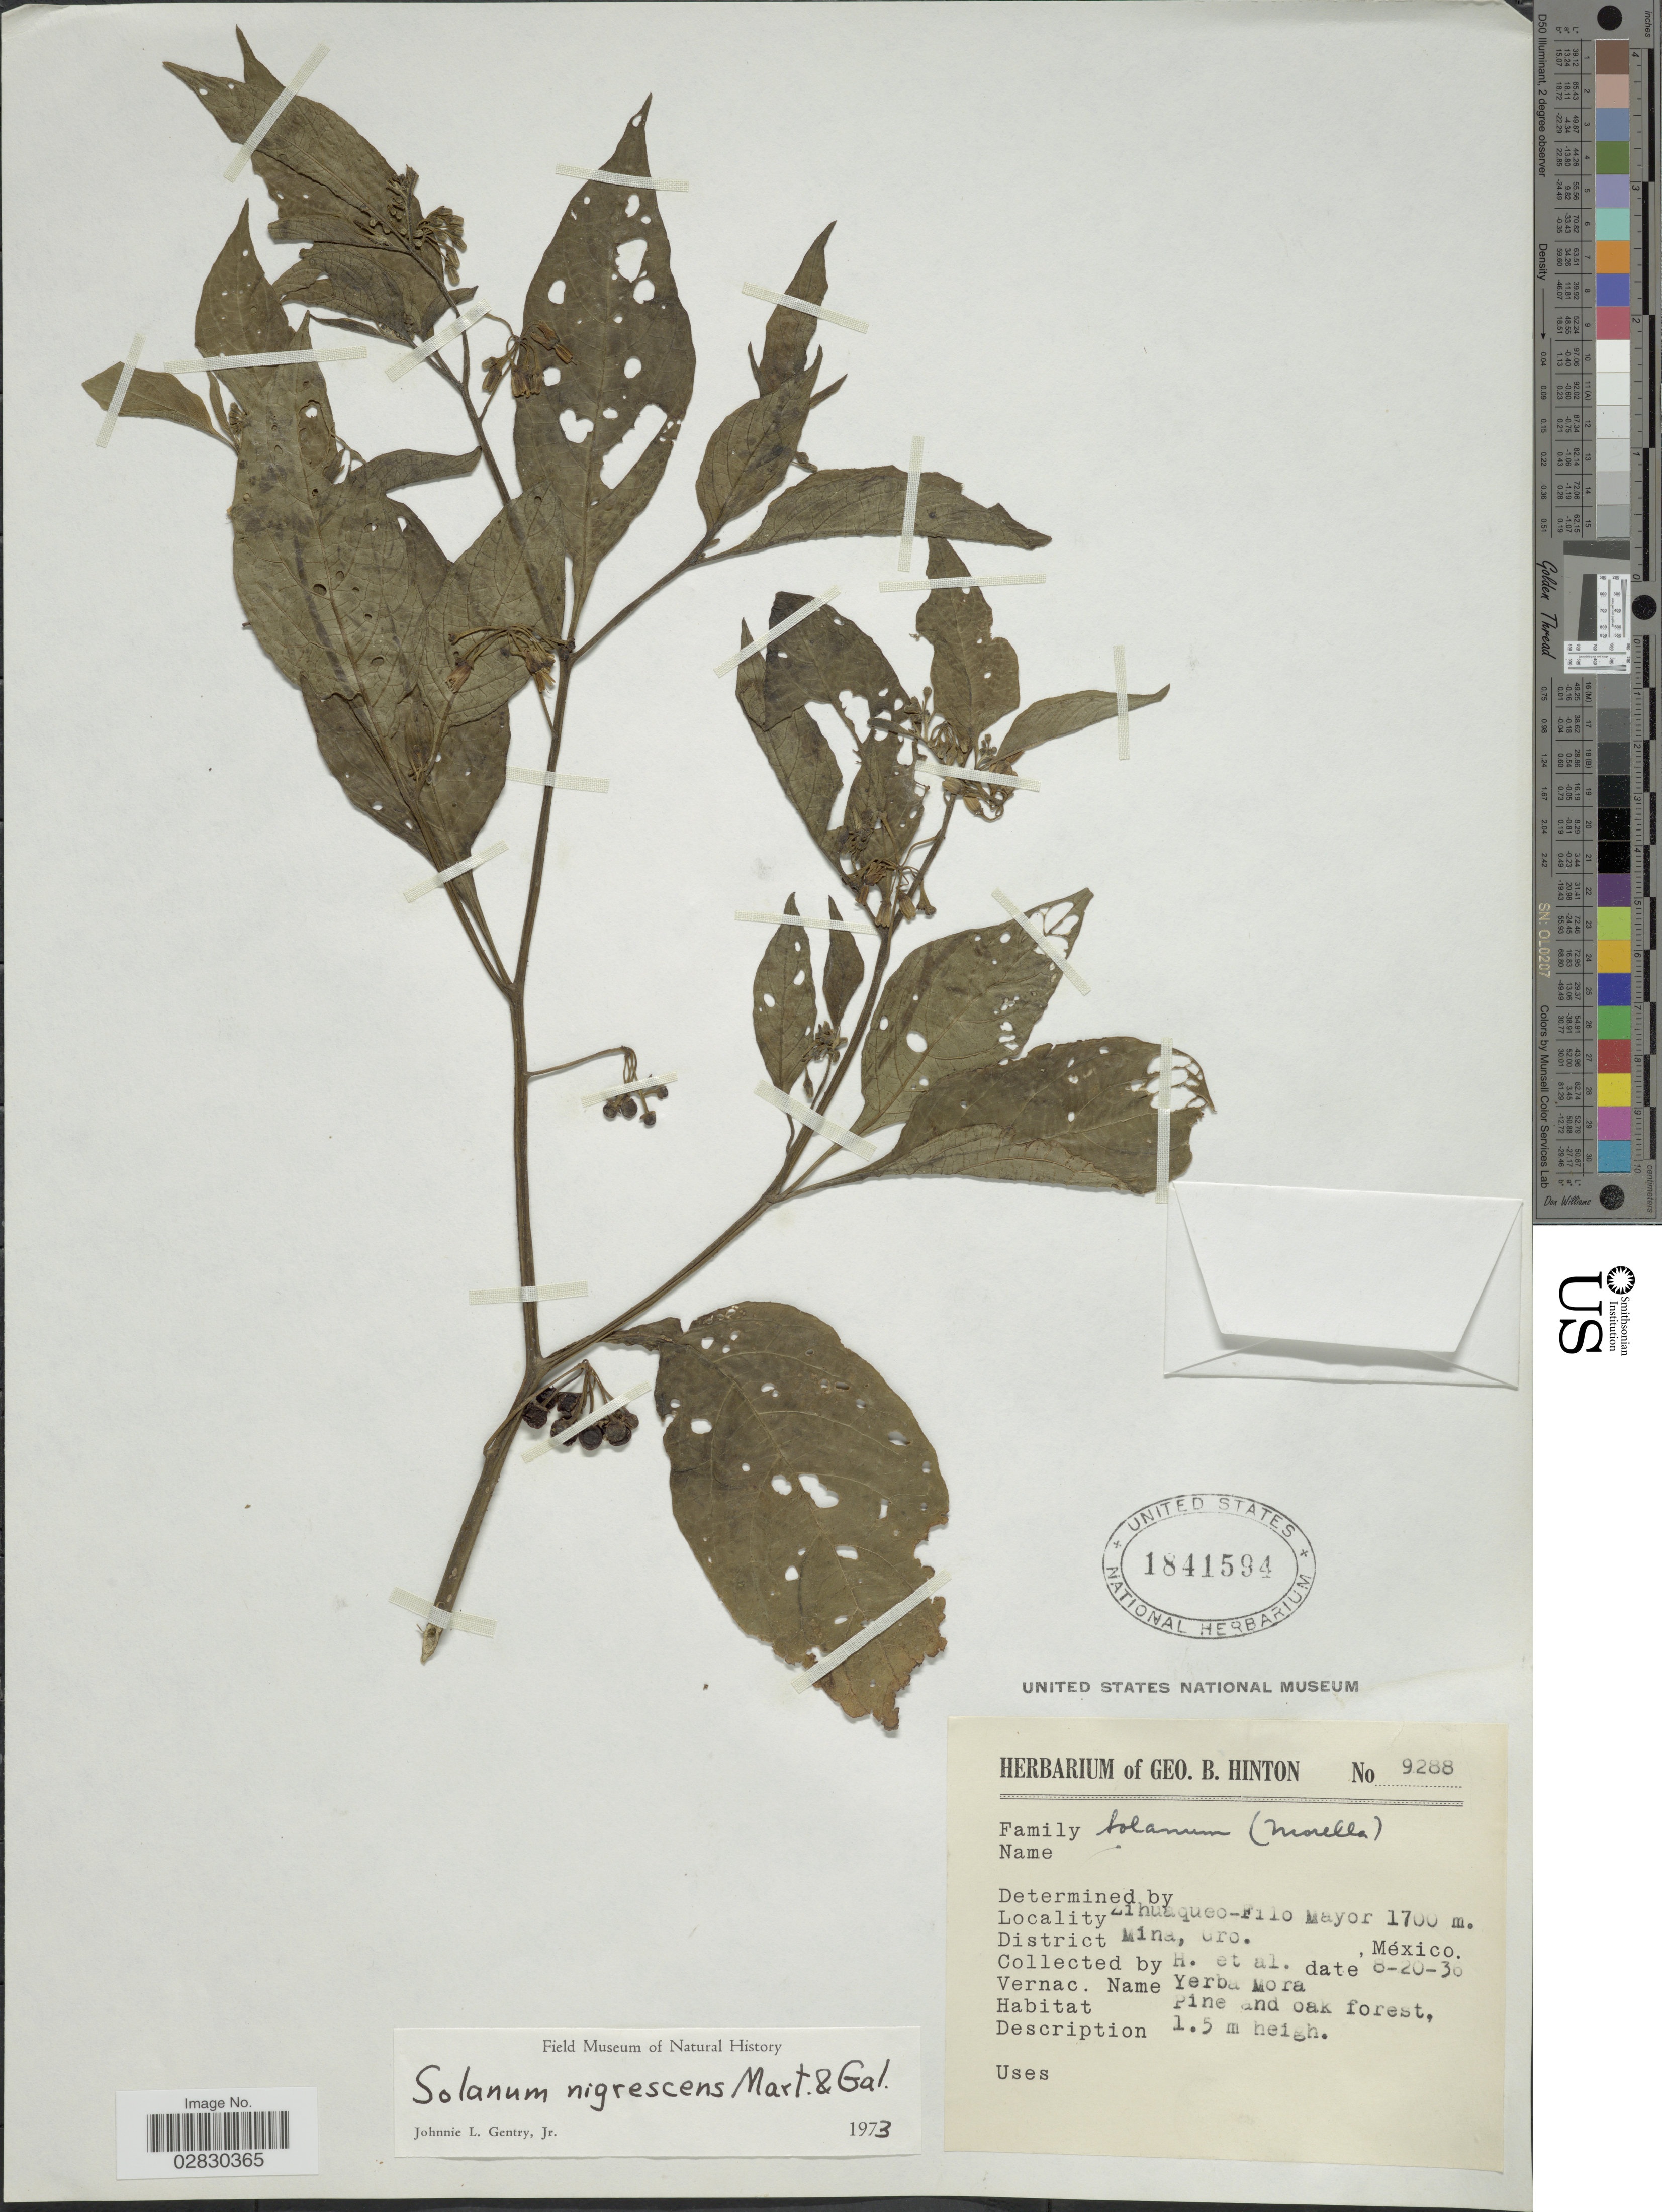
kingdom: Plantae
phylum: Tracheophyta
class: Magnoliopsida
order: Solanales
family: Solanaceae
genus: Solanum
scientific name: Solanum douglasii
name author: Dunal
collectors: G. B. Hinton & et al.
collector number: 9288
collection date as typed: Transcribed d/m/y: 20/8/36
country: Mexico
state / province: Guerrero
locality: Zihuaqueo-Filo Mayor. District Mina.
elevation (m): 1700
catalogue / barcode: US 1841594